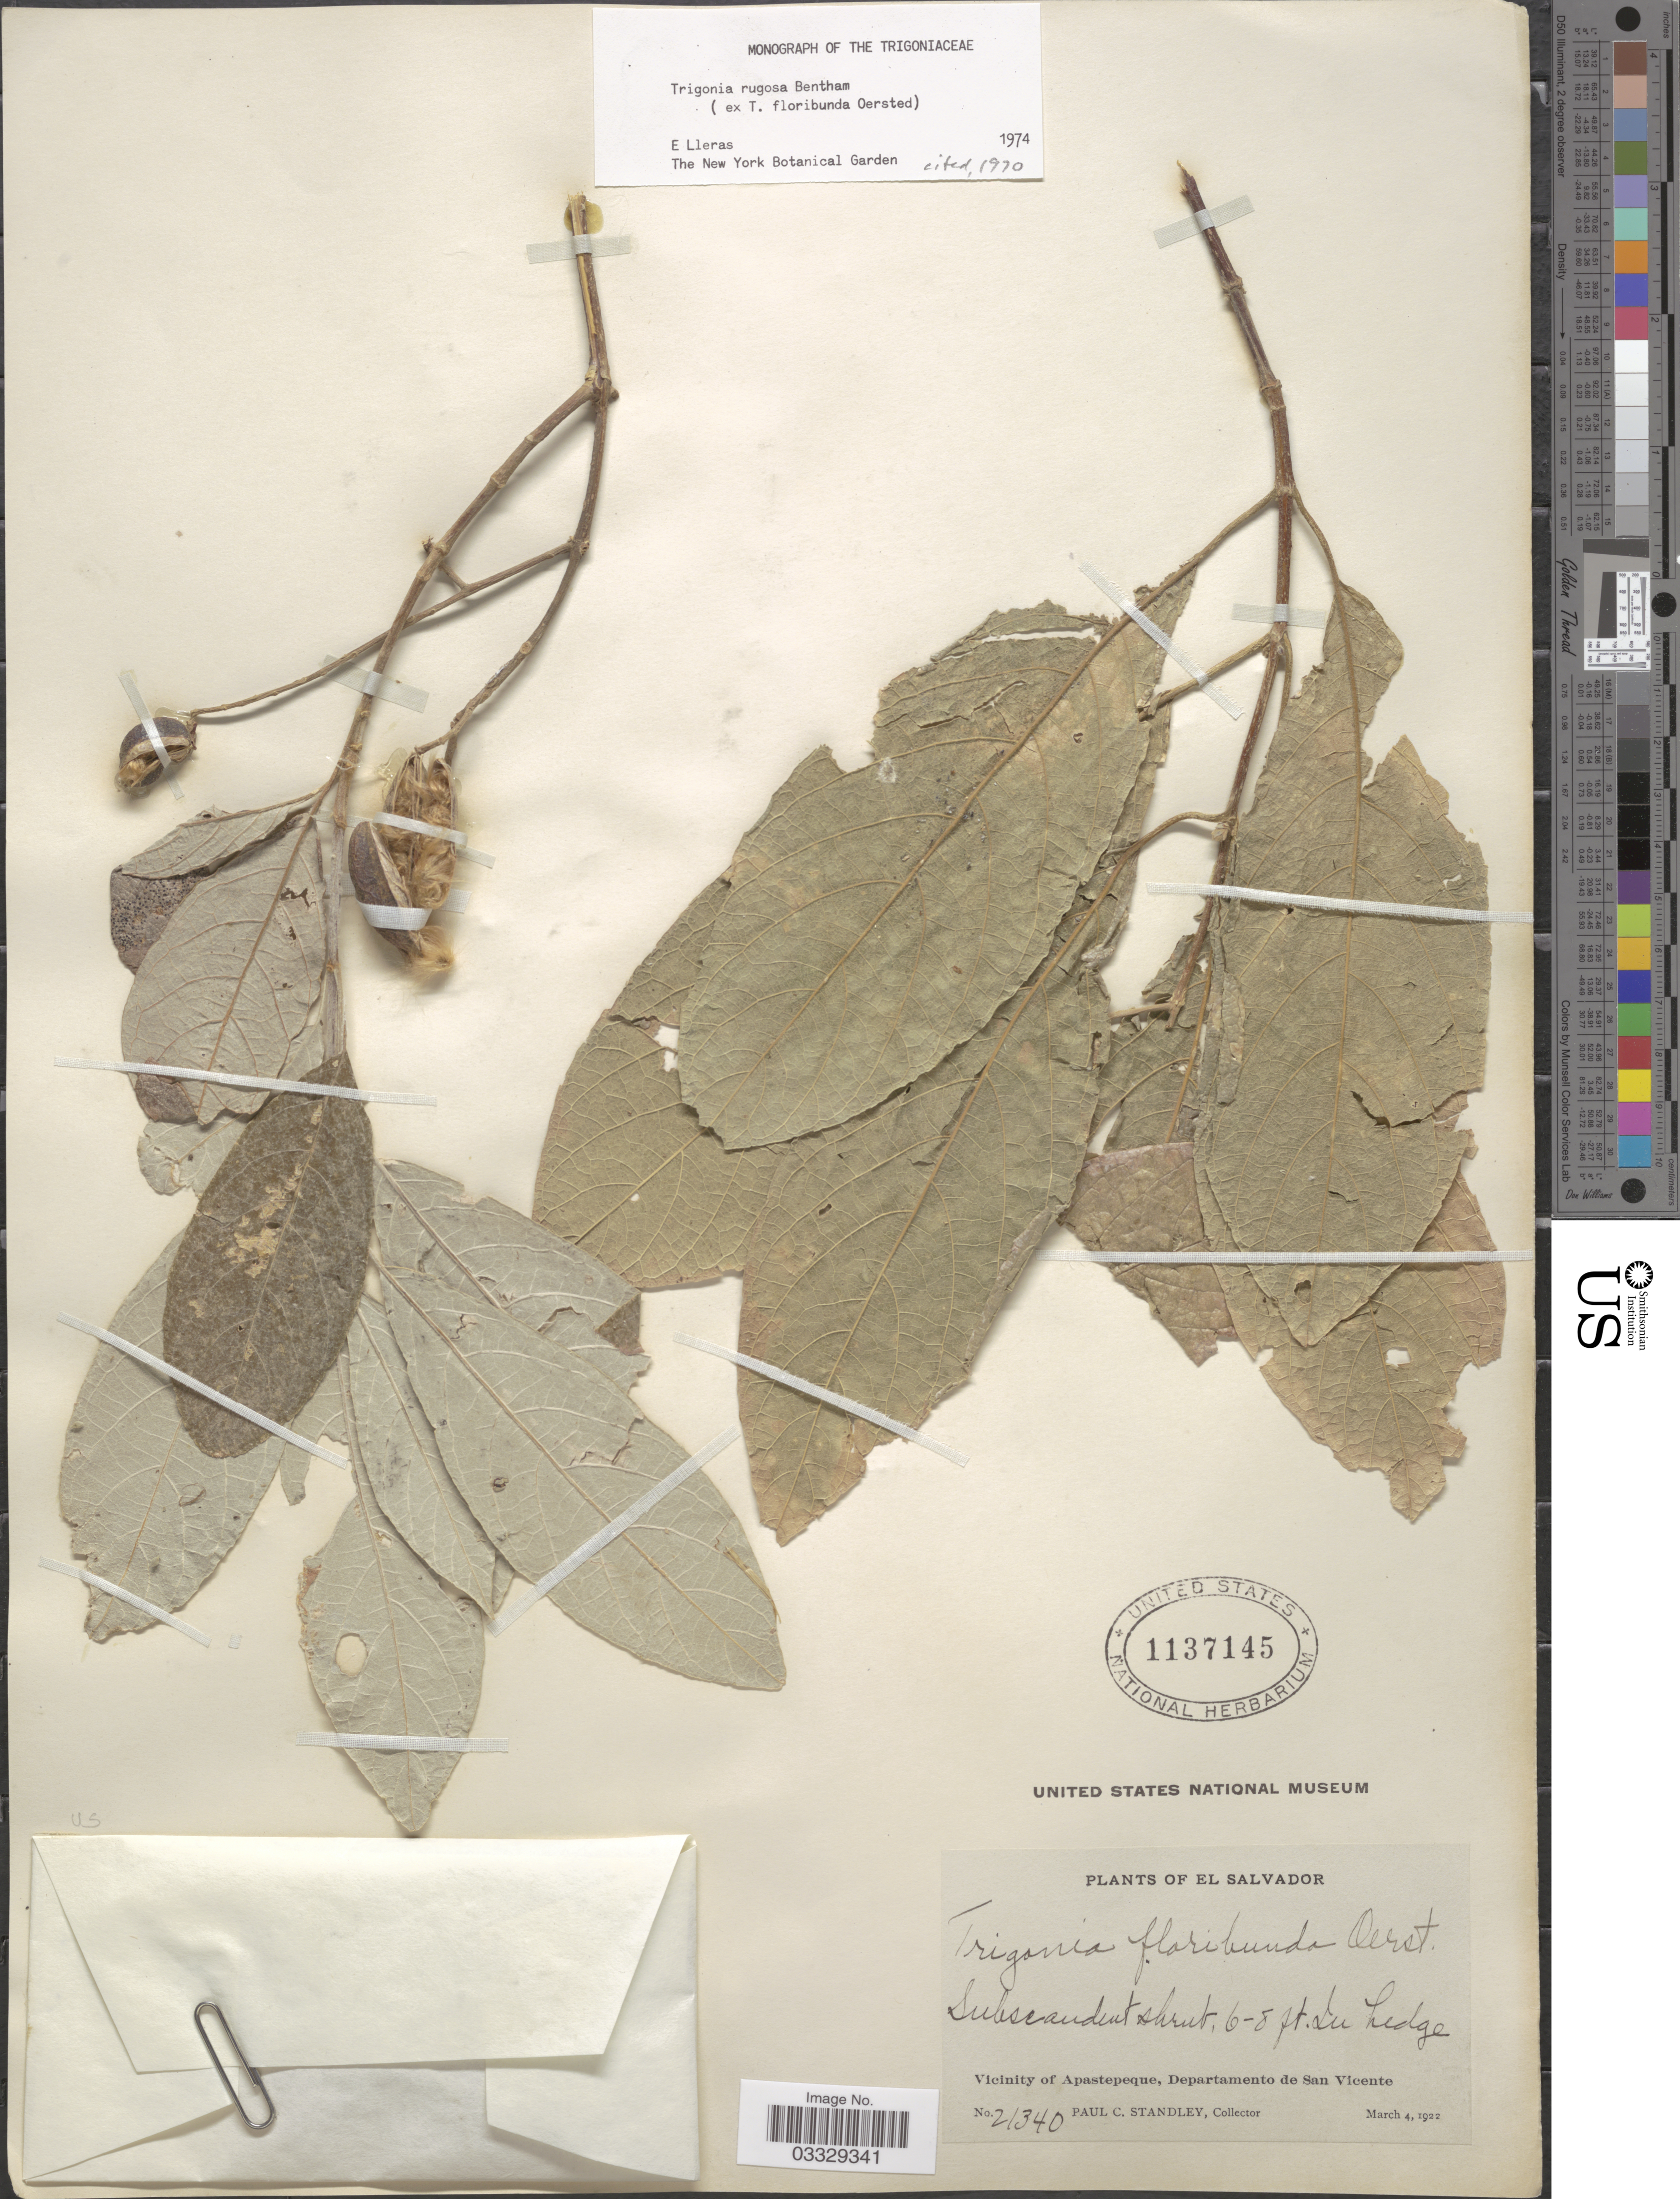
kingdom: Plantae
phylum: Tracheophyta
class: Magnoliopsida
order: Malpighiales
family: Trigoniaceae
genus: Trigonia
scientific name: Trigonia rugosa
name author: Benth.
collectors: P. C. Standley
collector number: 21340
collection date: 1922-03-04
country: El Salvador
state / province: San Vincente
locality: Vicinity of Apastepeque, Departamento de San Vicente.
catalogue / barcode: US 1137145